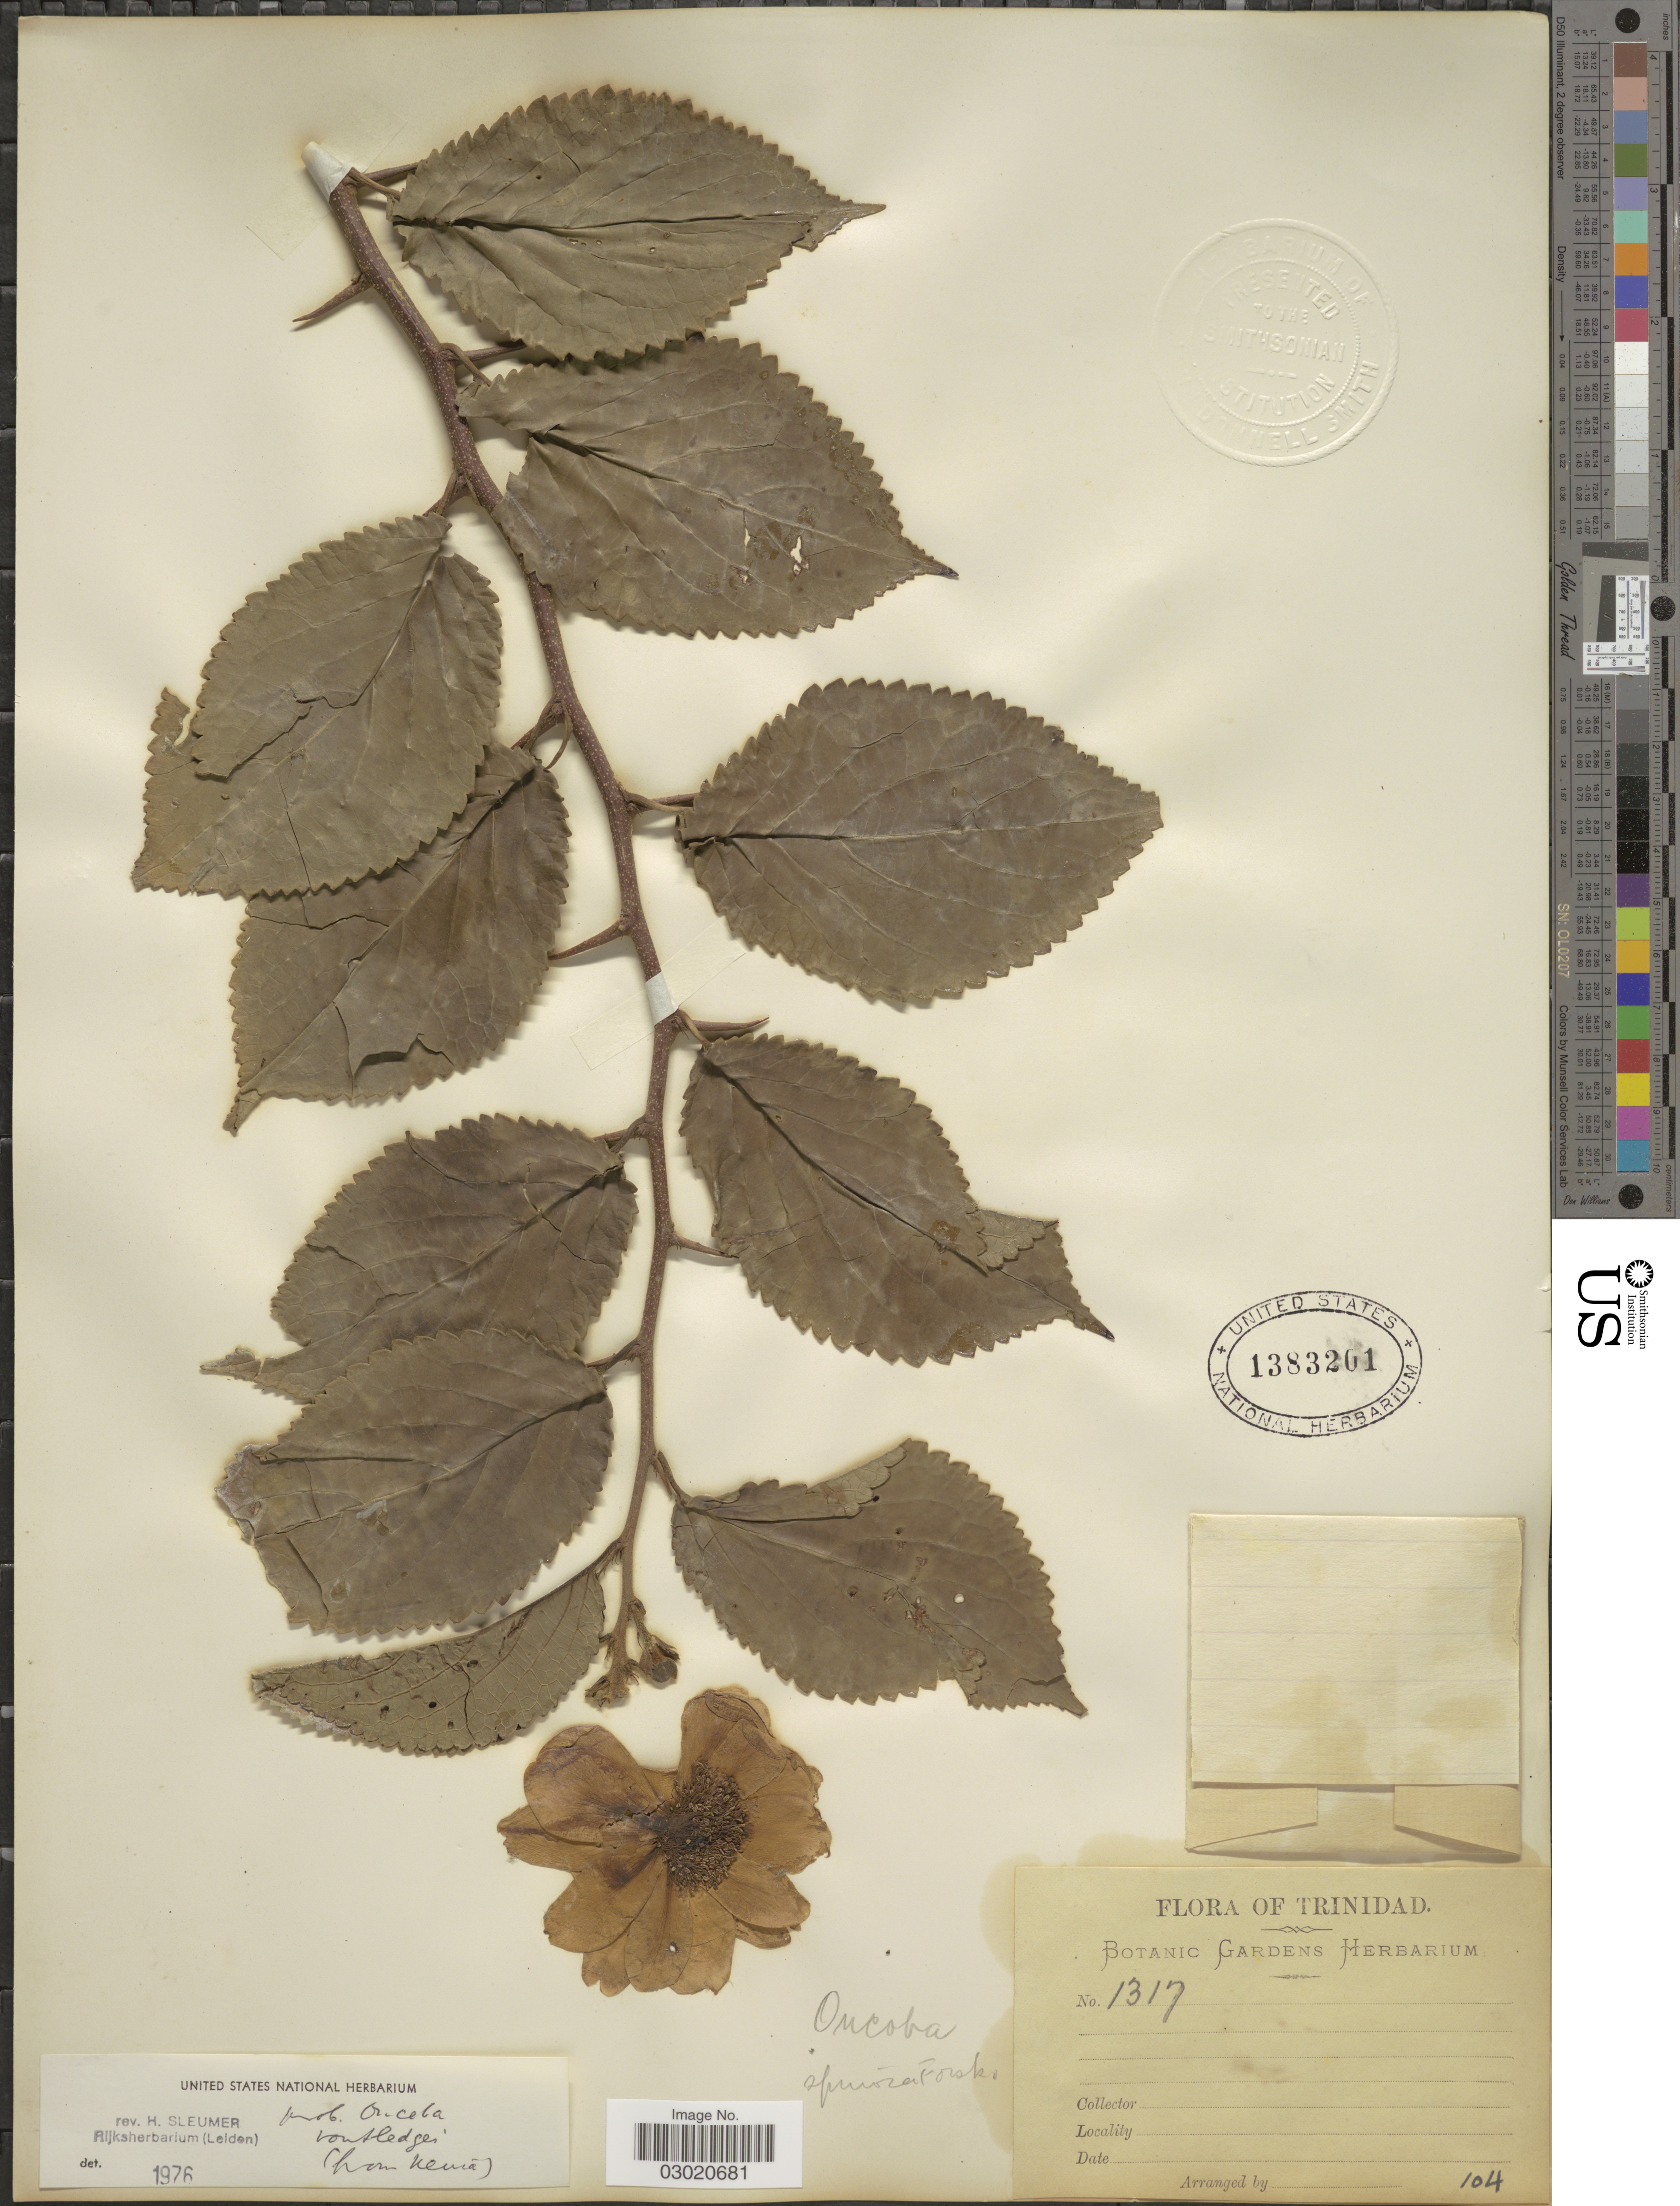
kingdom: Plantae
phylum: Tracheophyta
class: Magnoliopsida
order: Malpighiales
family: Salicaceae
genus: Oncoba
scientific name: Oncoba spinosa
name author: Forssk.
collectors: ex herb. Botanic Gardens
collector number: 1317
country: Trinidad and Tobago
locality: Trinidad.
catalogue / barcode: US 1383201